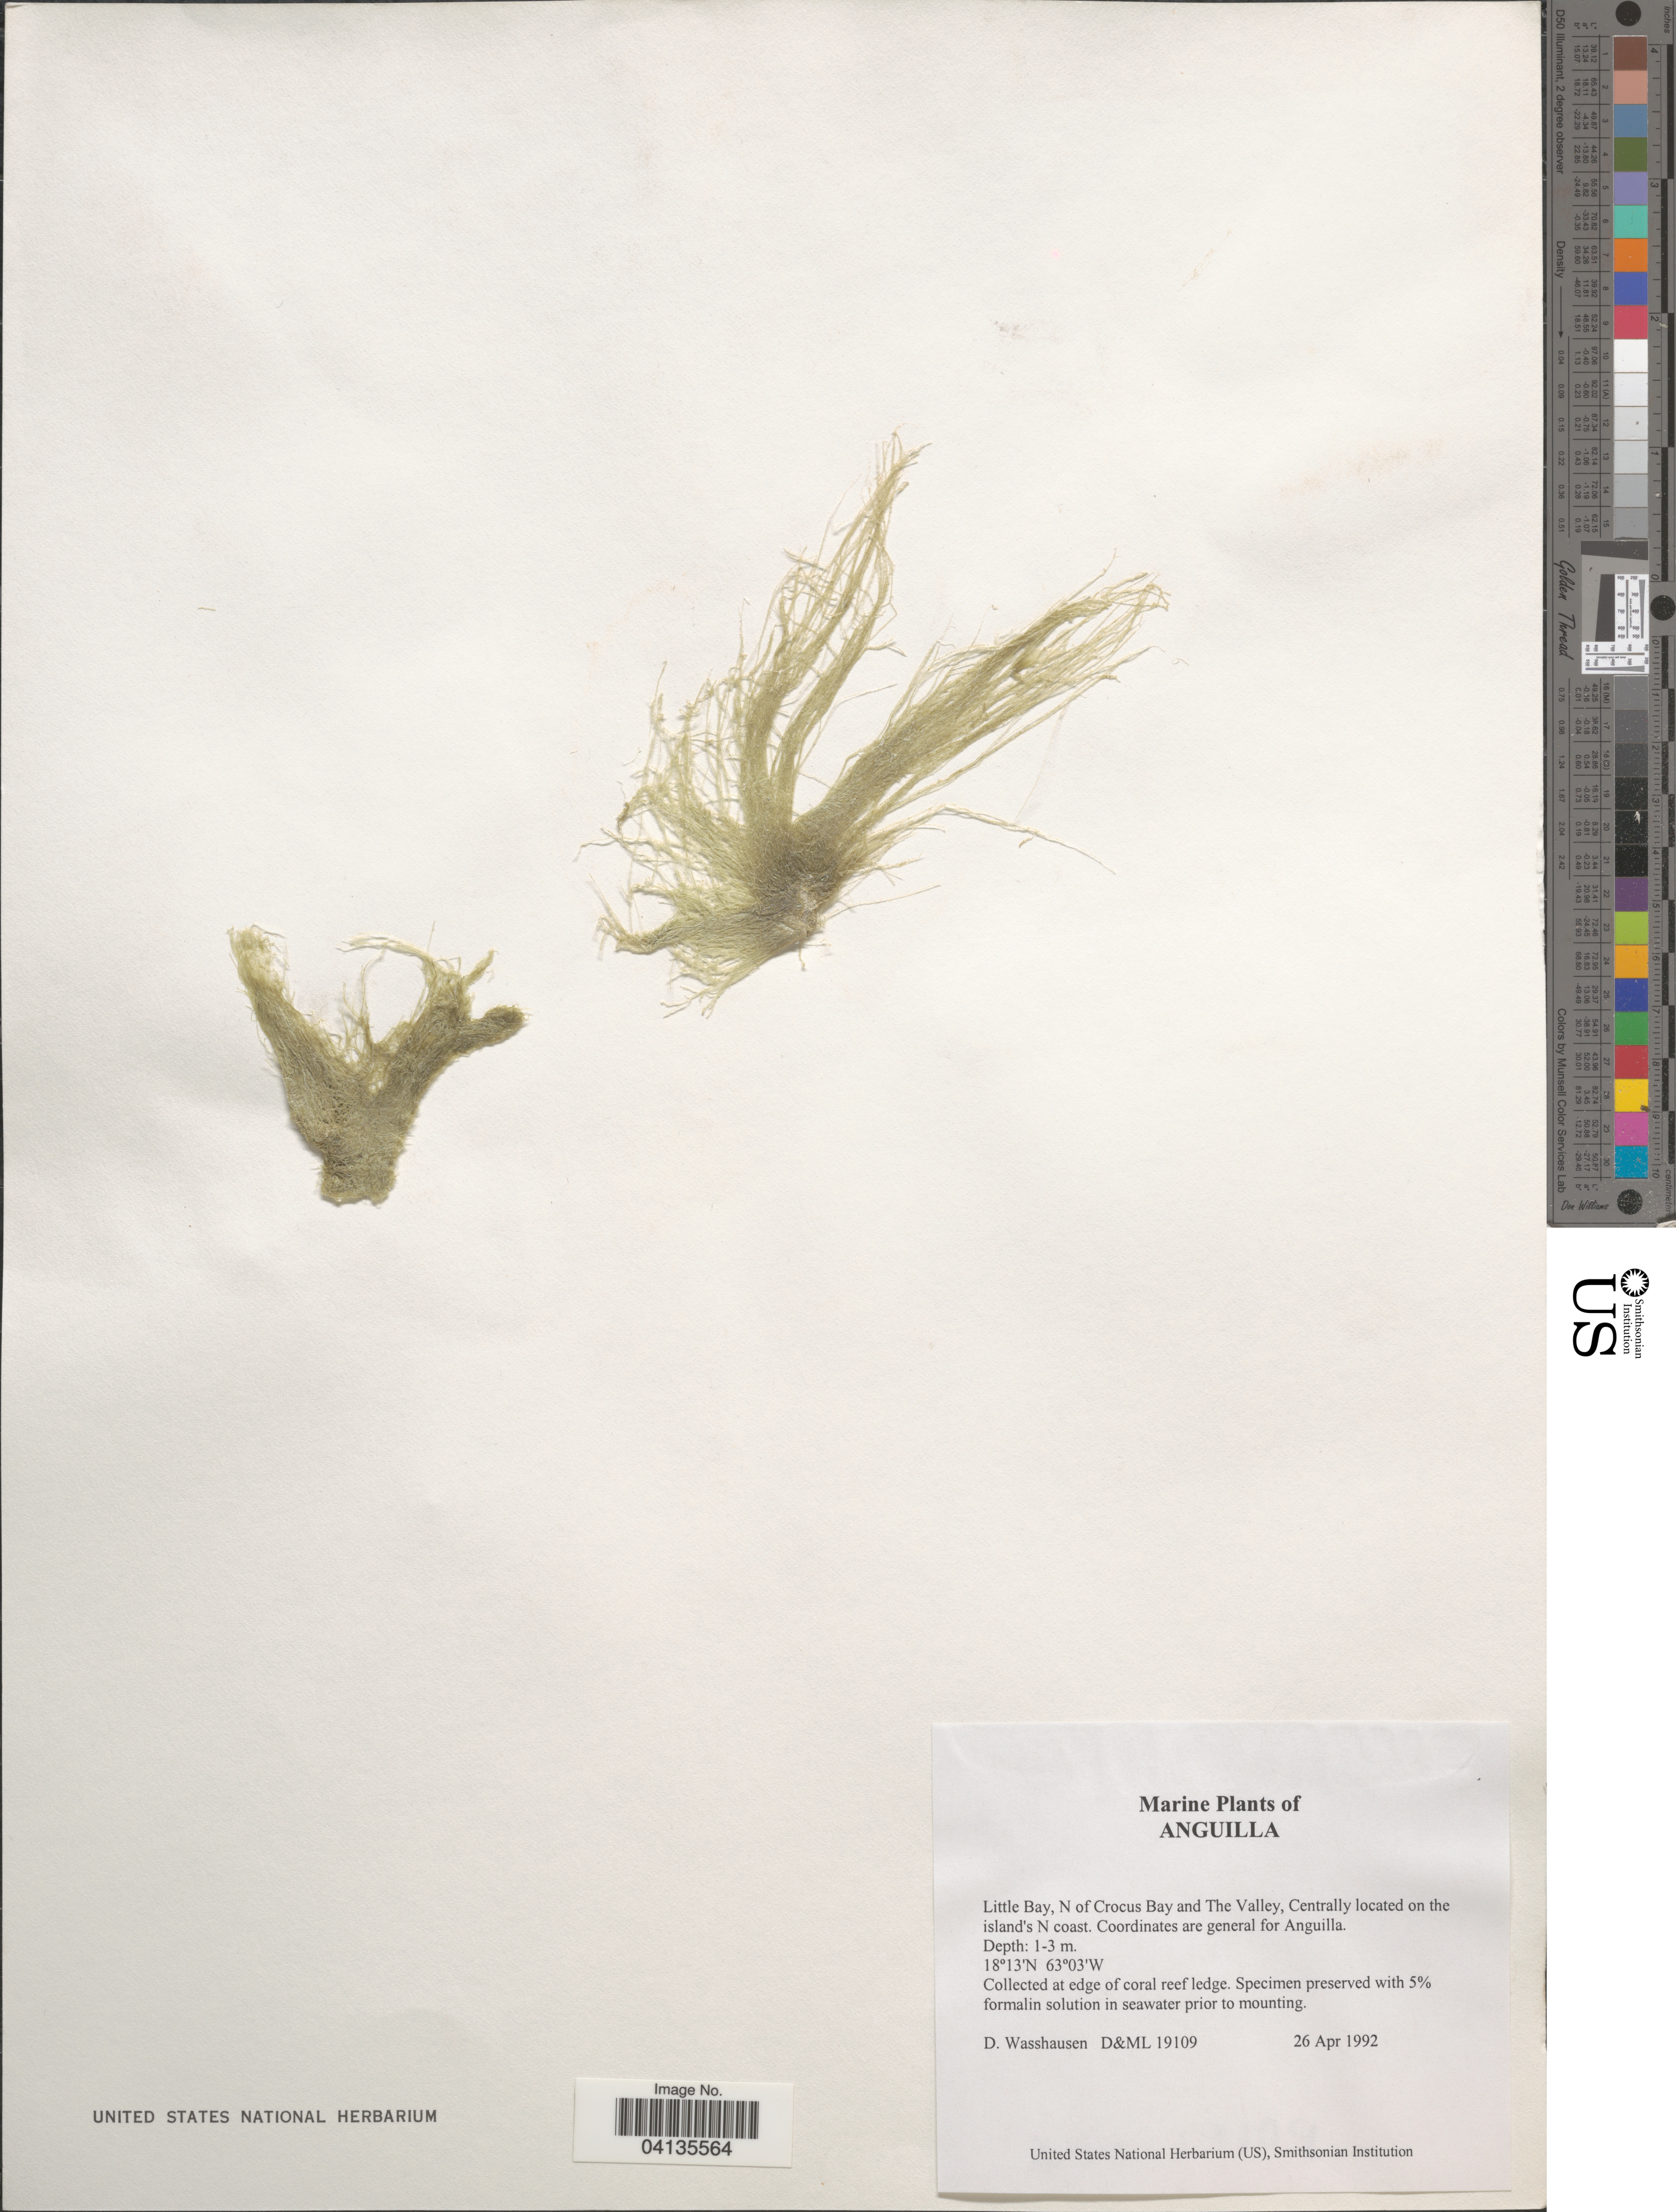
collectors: D. C. Wasshausen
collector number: D&ML19109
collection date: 1992-04-26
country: Anguilla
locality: Little Bay, N of Crocus Bay and The Valley, Centrally located on the island's N coast.